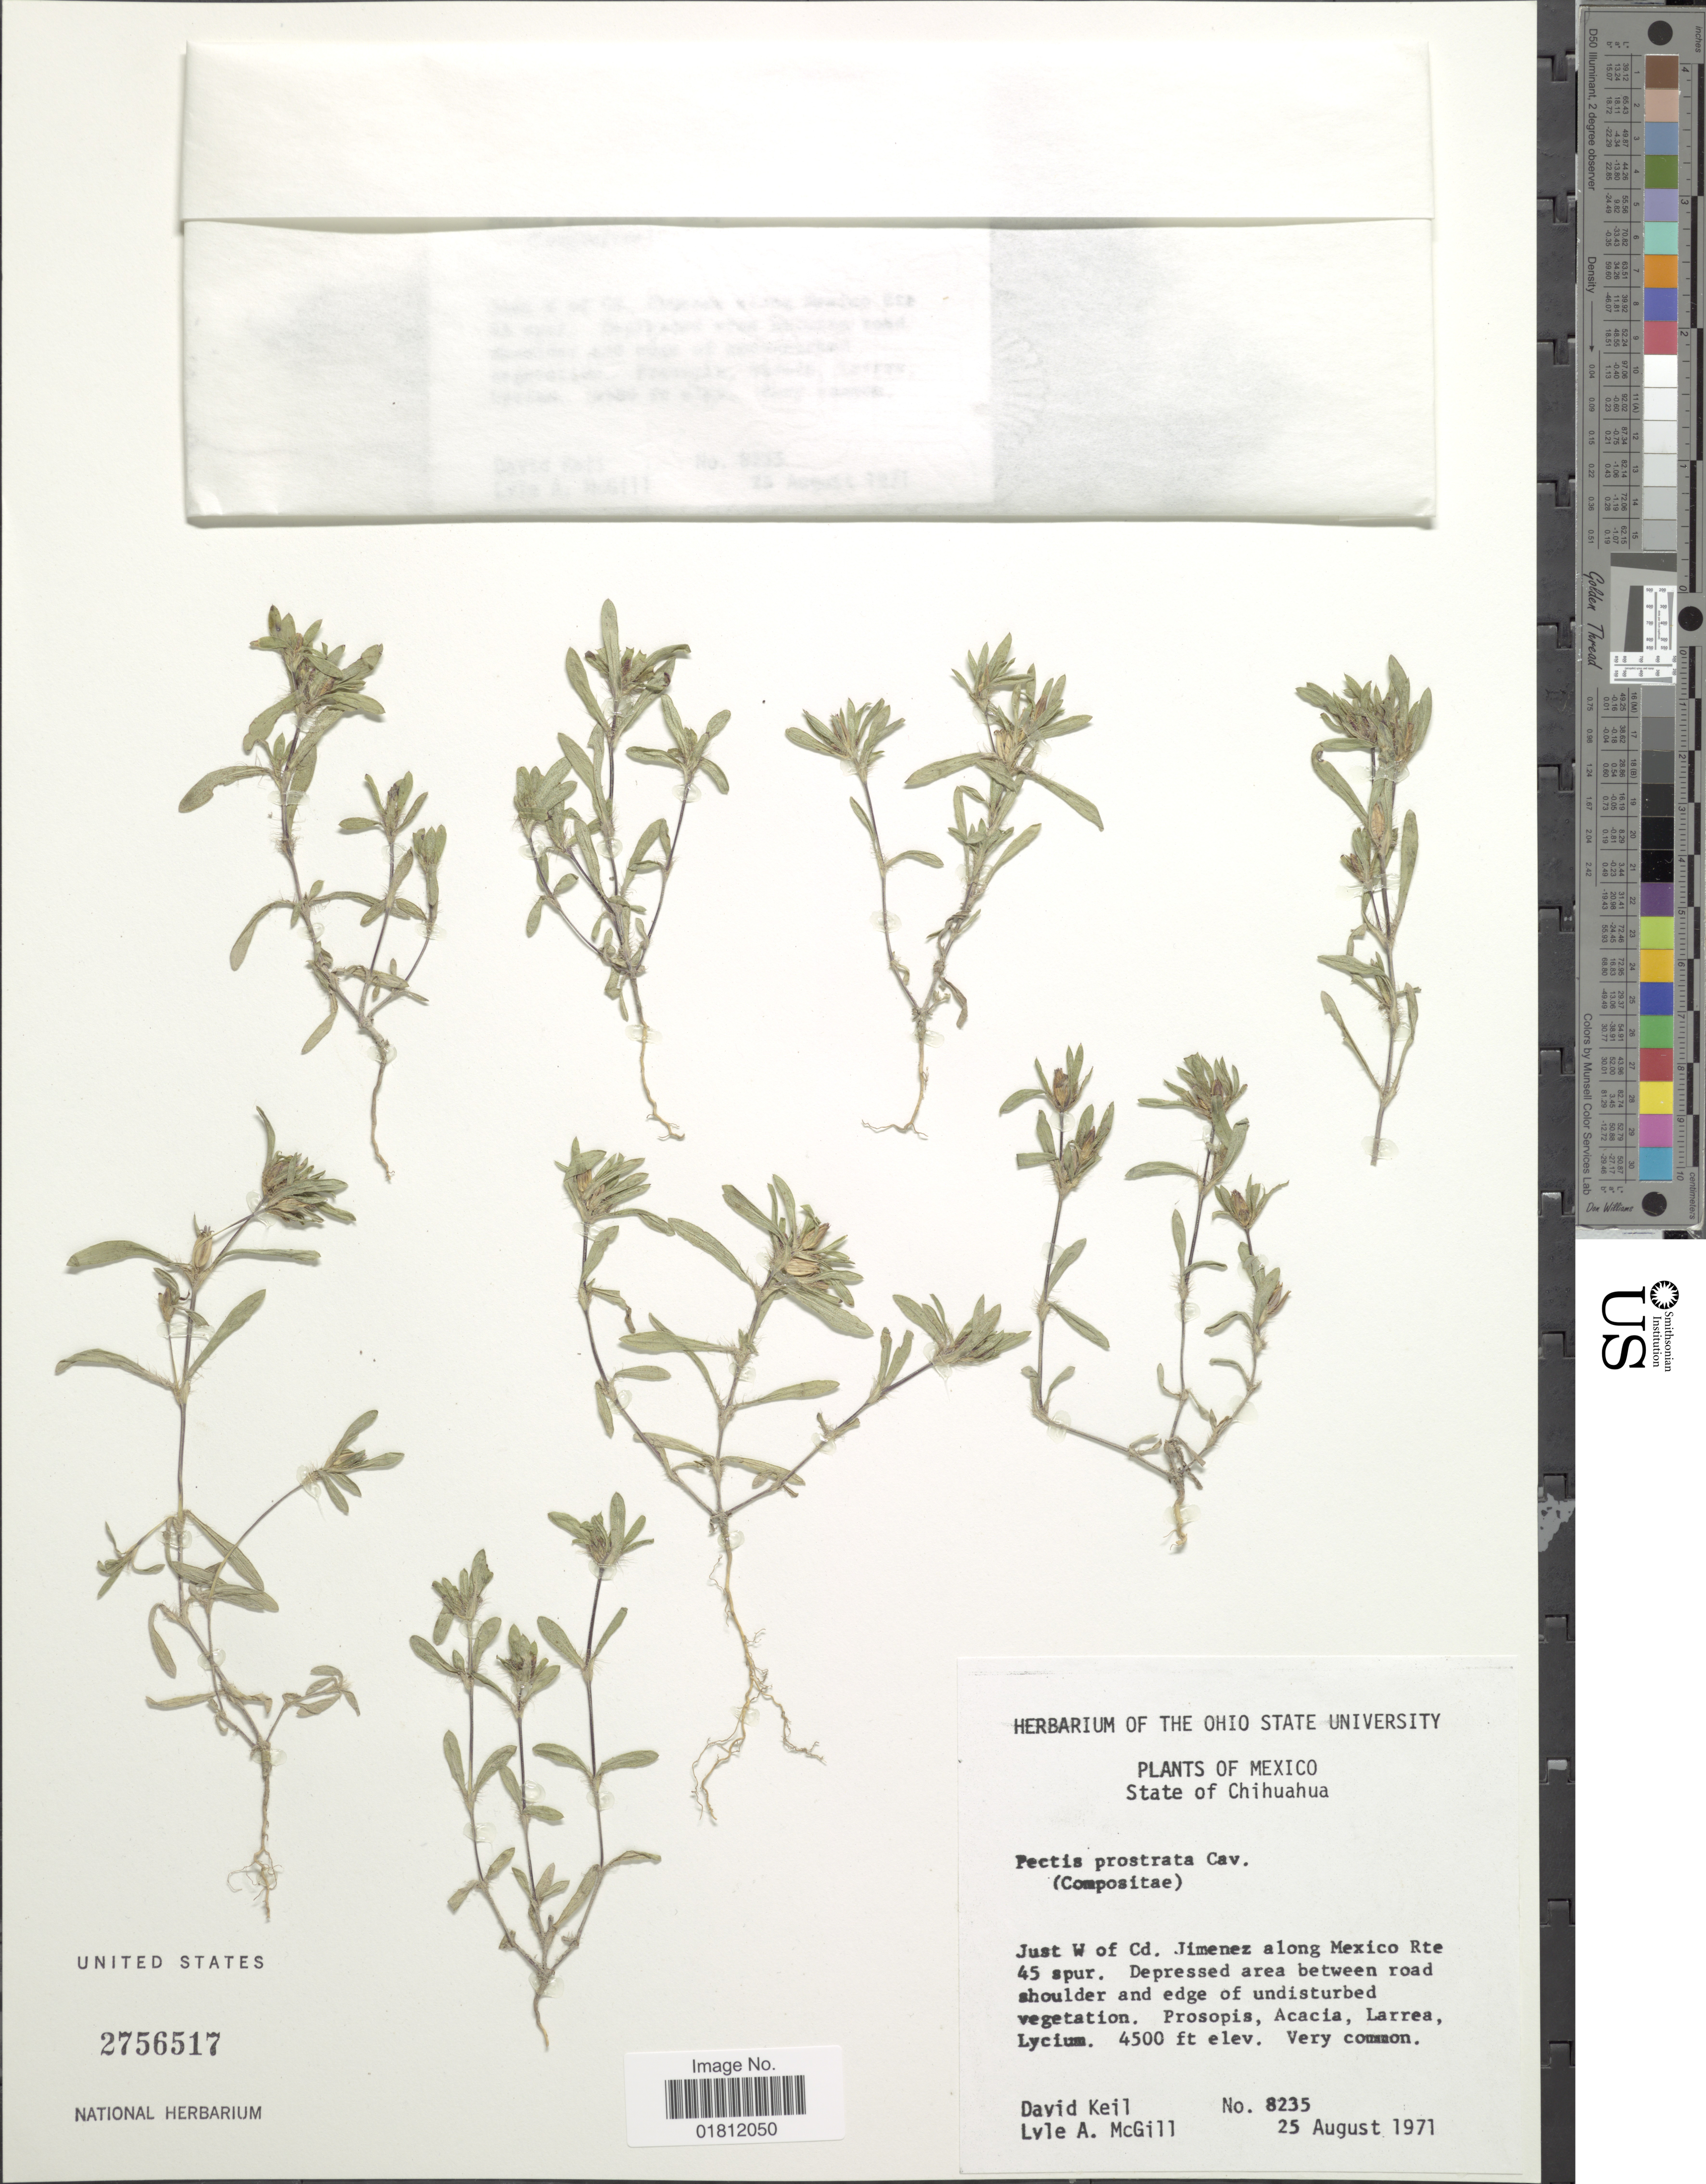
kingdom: Plantae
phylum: Tracheophyta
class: Magnoliopsida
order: Asterales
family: Asteraceae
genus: Pectis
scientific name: Pectis prostrata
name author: Cav.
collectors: D. J. Keil & J. M. Canne-Hilliker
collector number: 8235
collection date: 1971-08-25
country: Mexico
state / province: Chihuahua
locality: State of Chihuahua. Just W of Cd. Jimenez along Mexico Rte 45 spur. Depressed area between road shoulder and edge of undisturbed vegetation.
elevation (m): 1372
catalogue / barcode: US 2756517